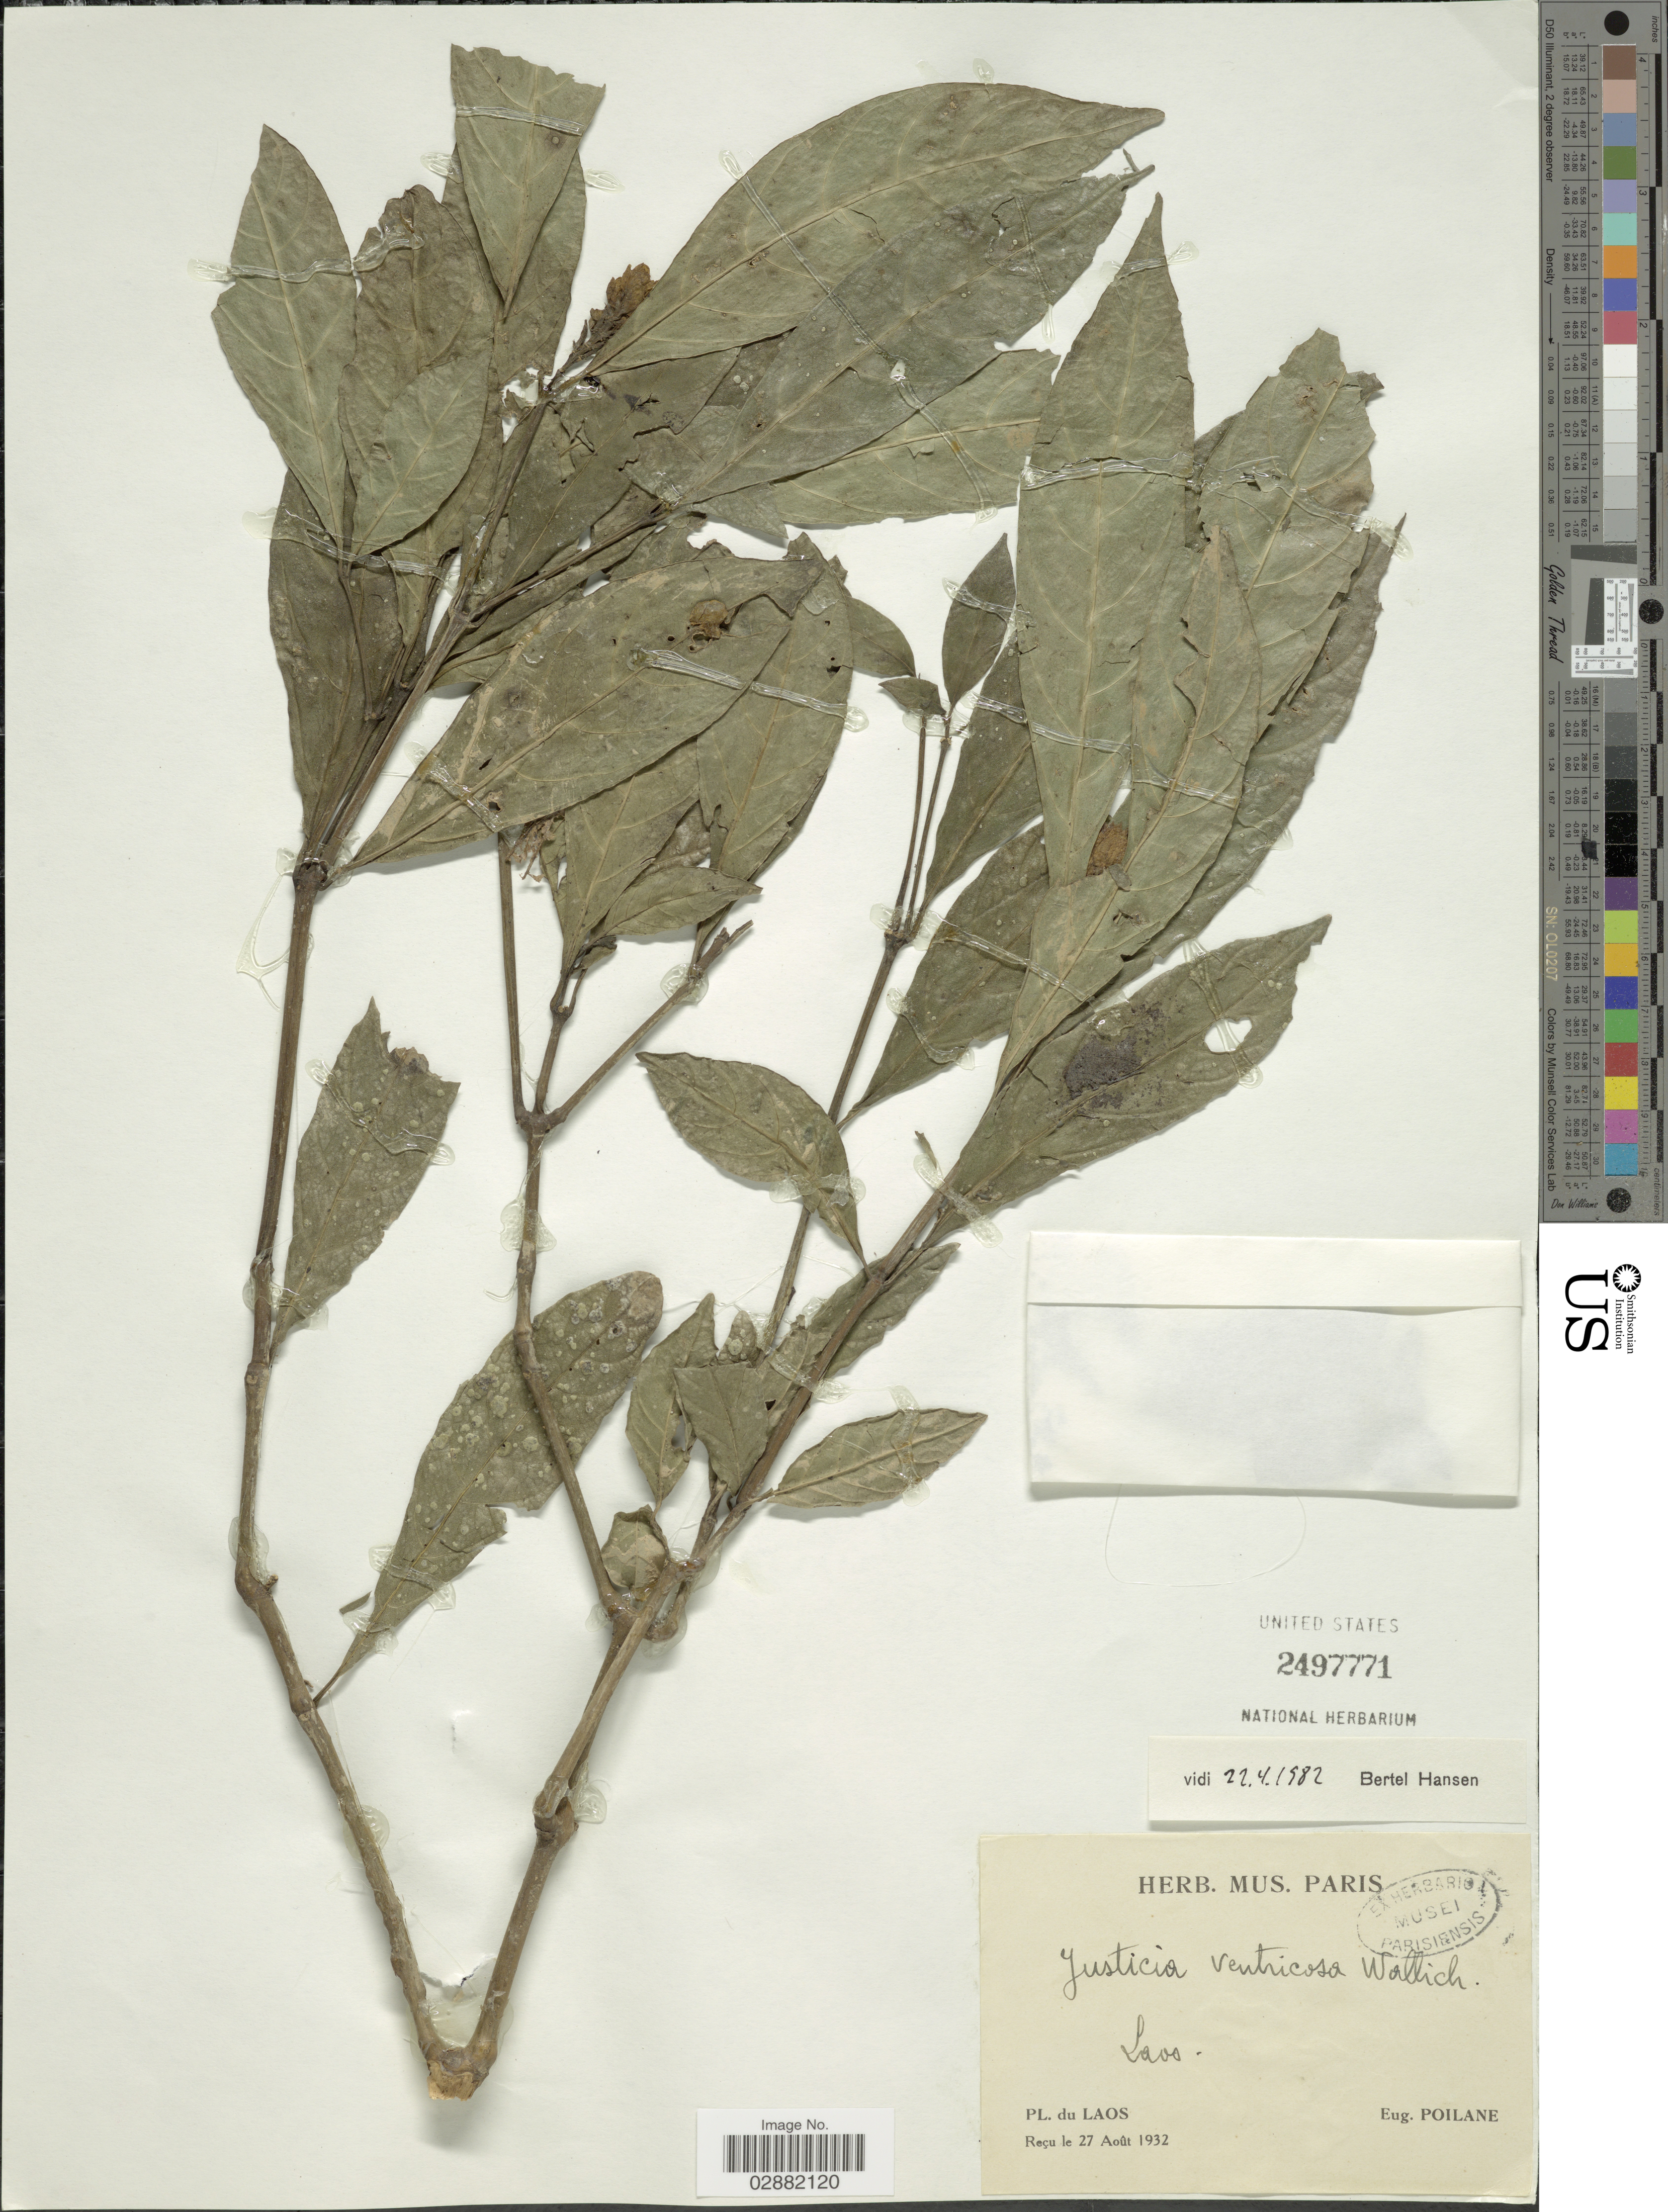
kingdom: Plantae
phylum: Tracheophyta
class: Magnoliopsida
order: Lamiales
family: Acanthaceae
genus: Justicia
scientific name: Justicia ventricosa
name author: Wall.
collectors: E. Poilane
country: Laos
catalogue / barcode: US 2497771